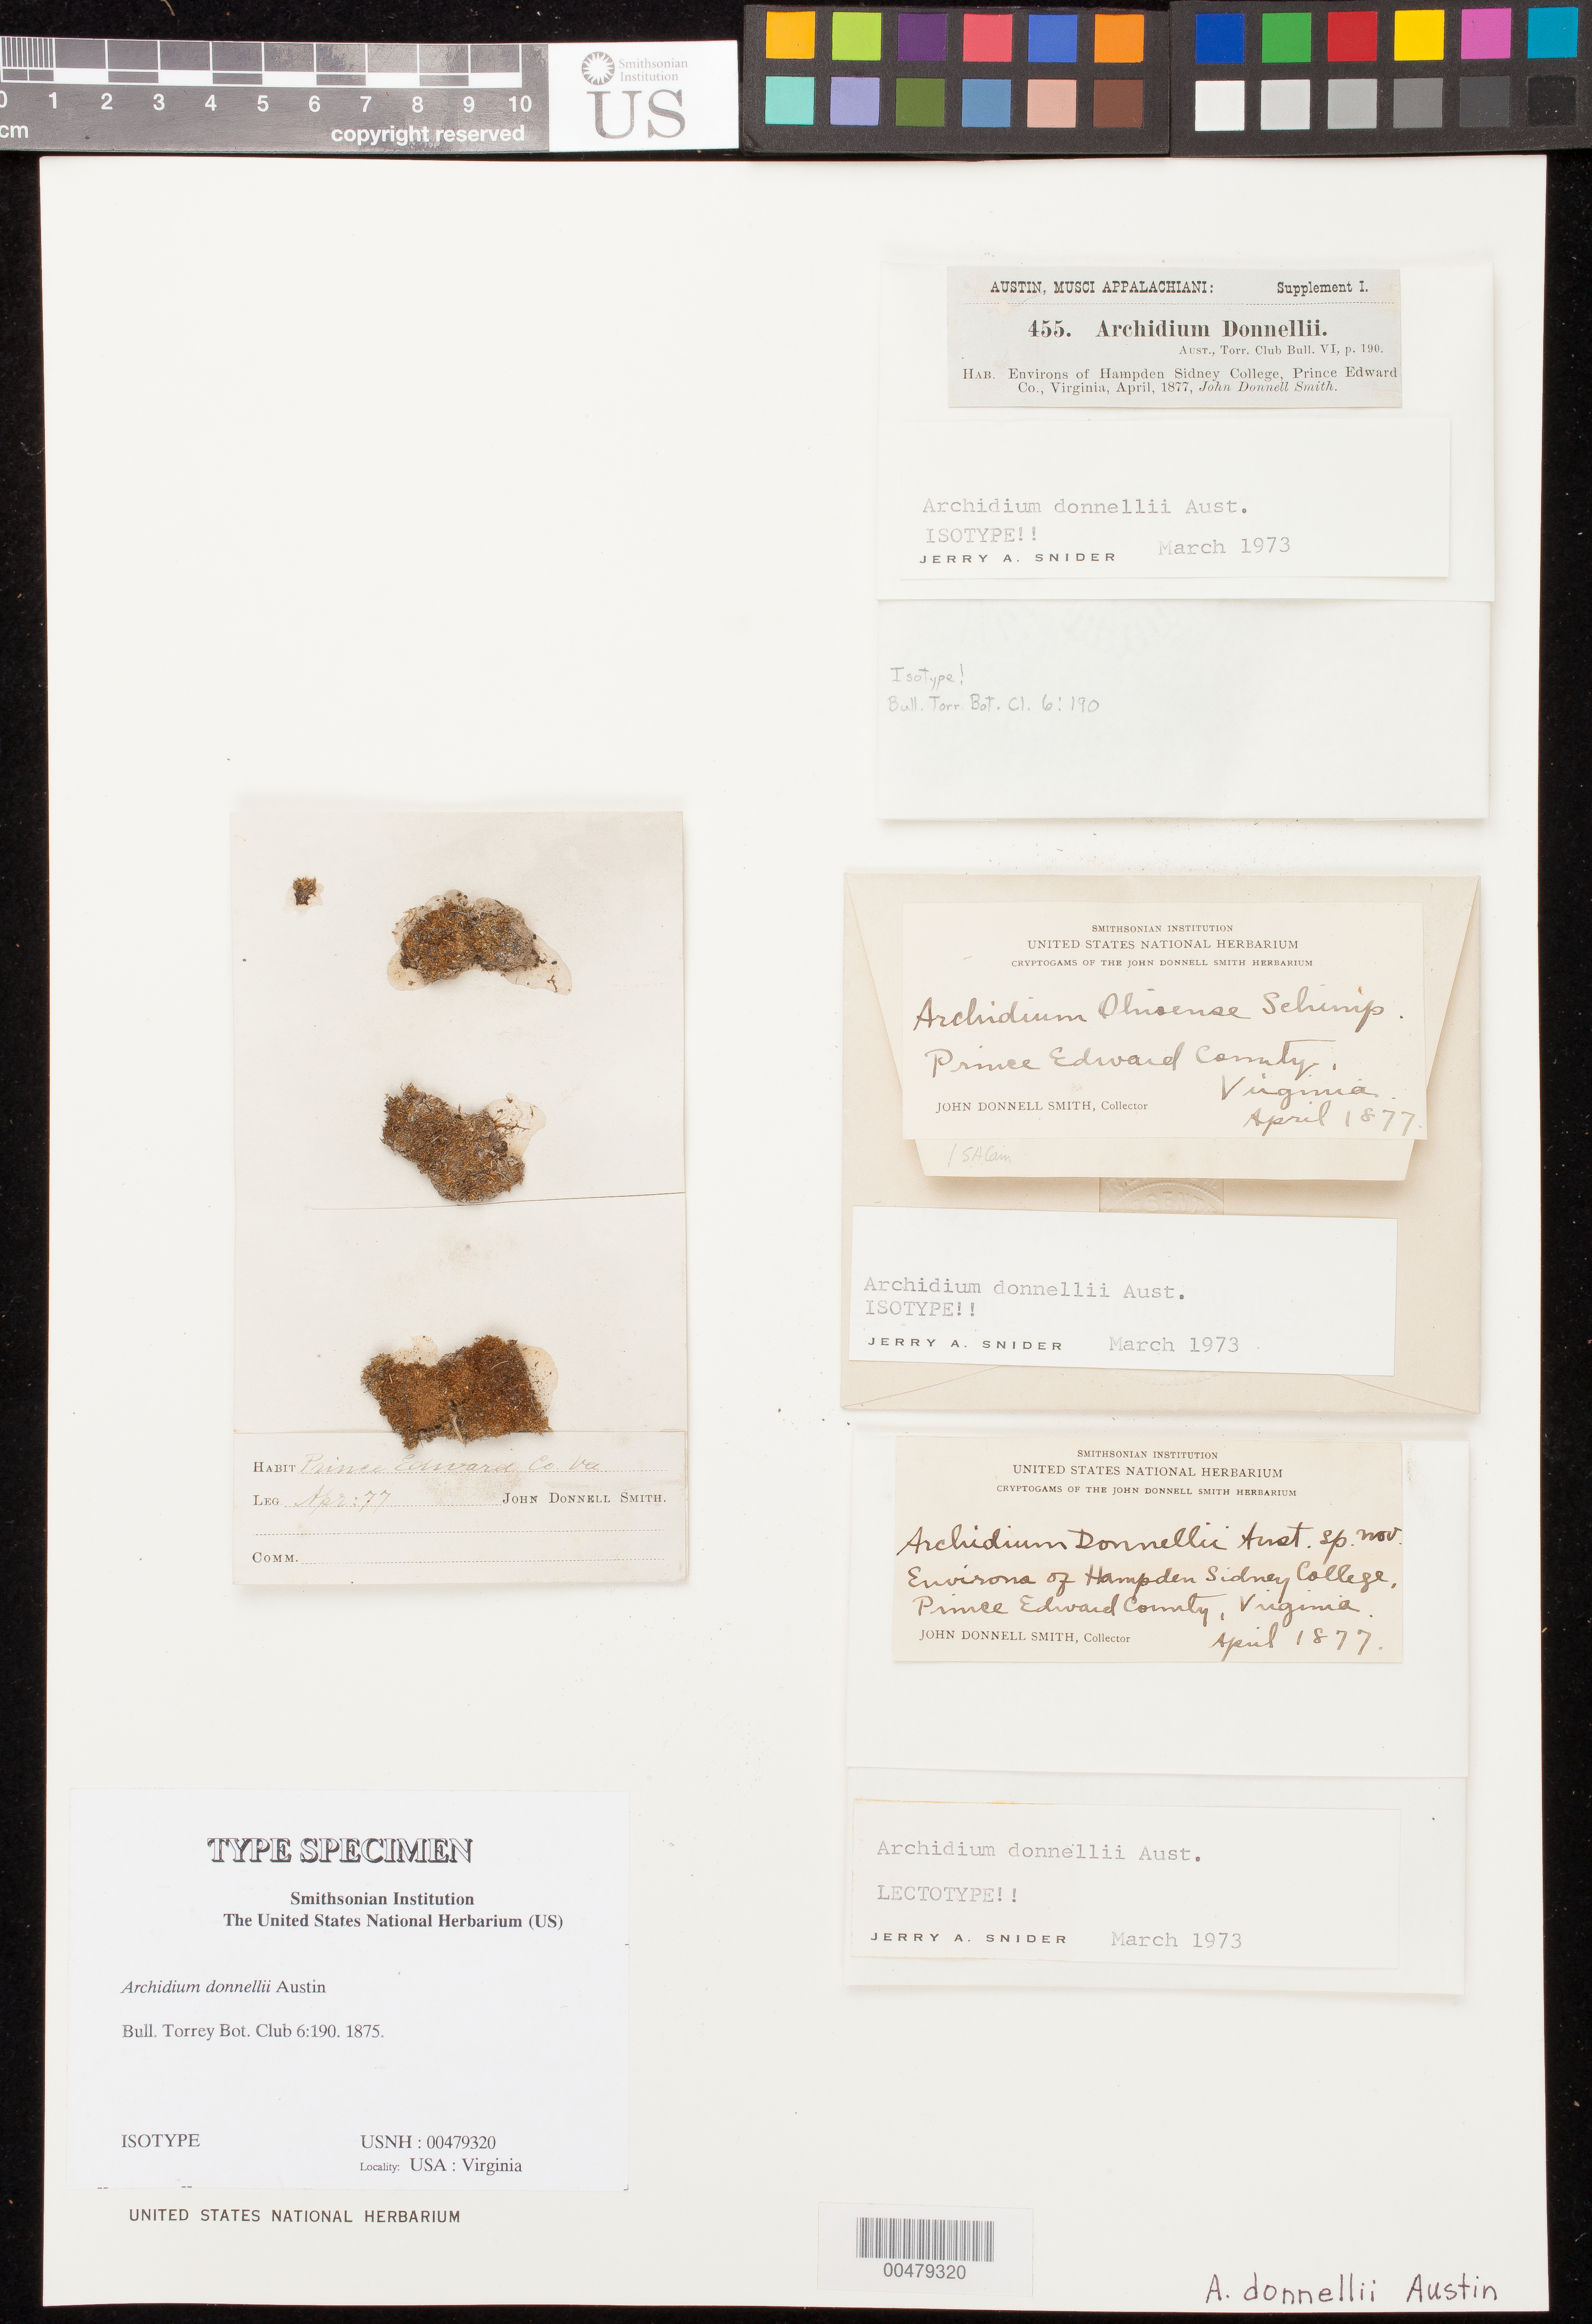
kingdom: Plantae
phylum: Bryophyta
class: Bryopsida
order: Archidiales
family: Archidiaceae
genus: Archidium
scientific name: Archidium donnellii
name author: Austin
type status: Isotype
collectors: J. Donnell Smith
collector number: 455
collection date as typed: Apr 1877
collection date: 1877-04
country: United States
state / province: Virginia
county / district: Prince Edward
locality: Environs of Hampden-Sidney College.